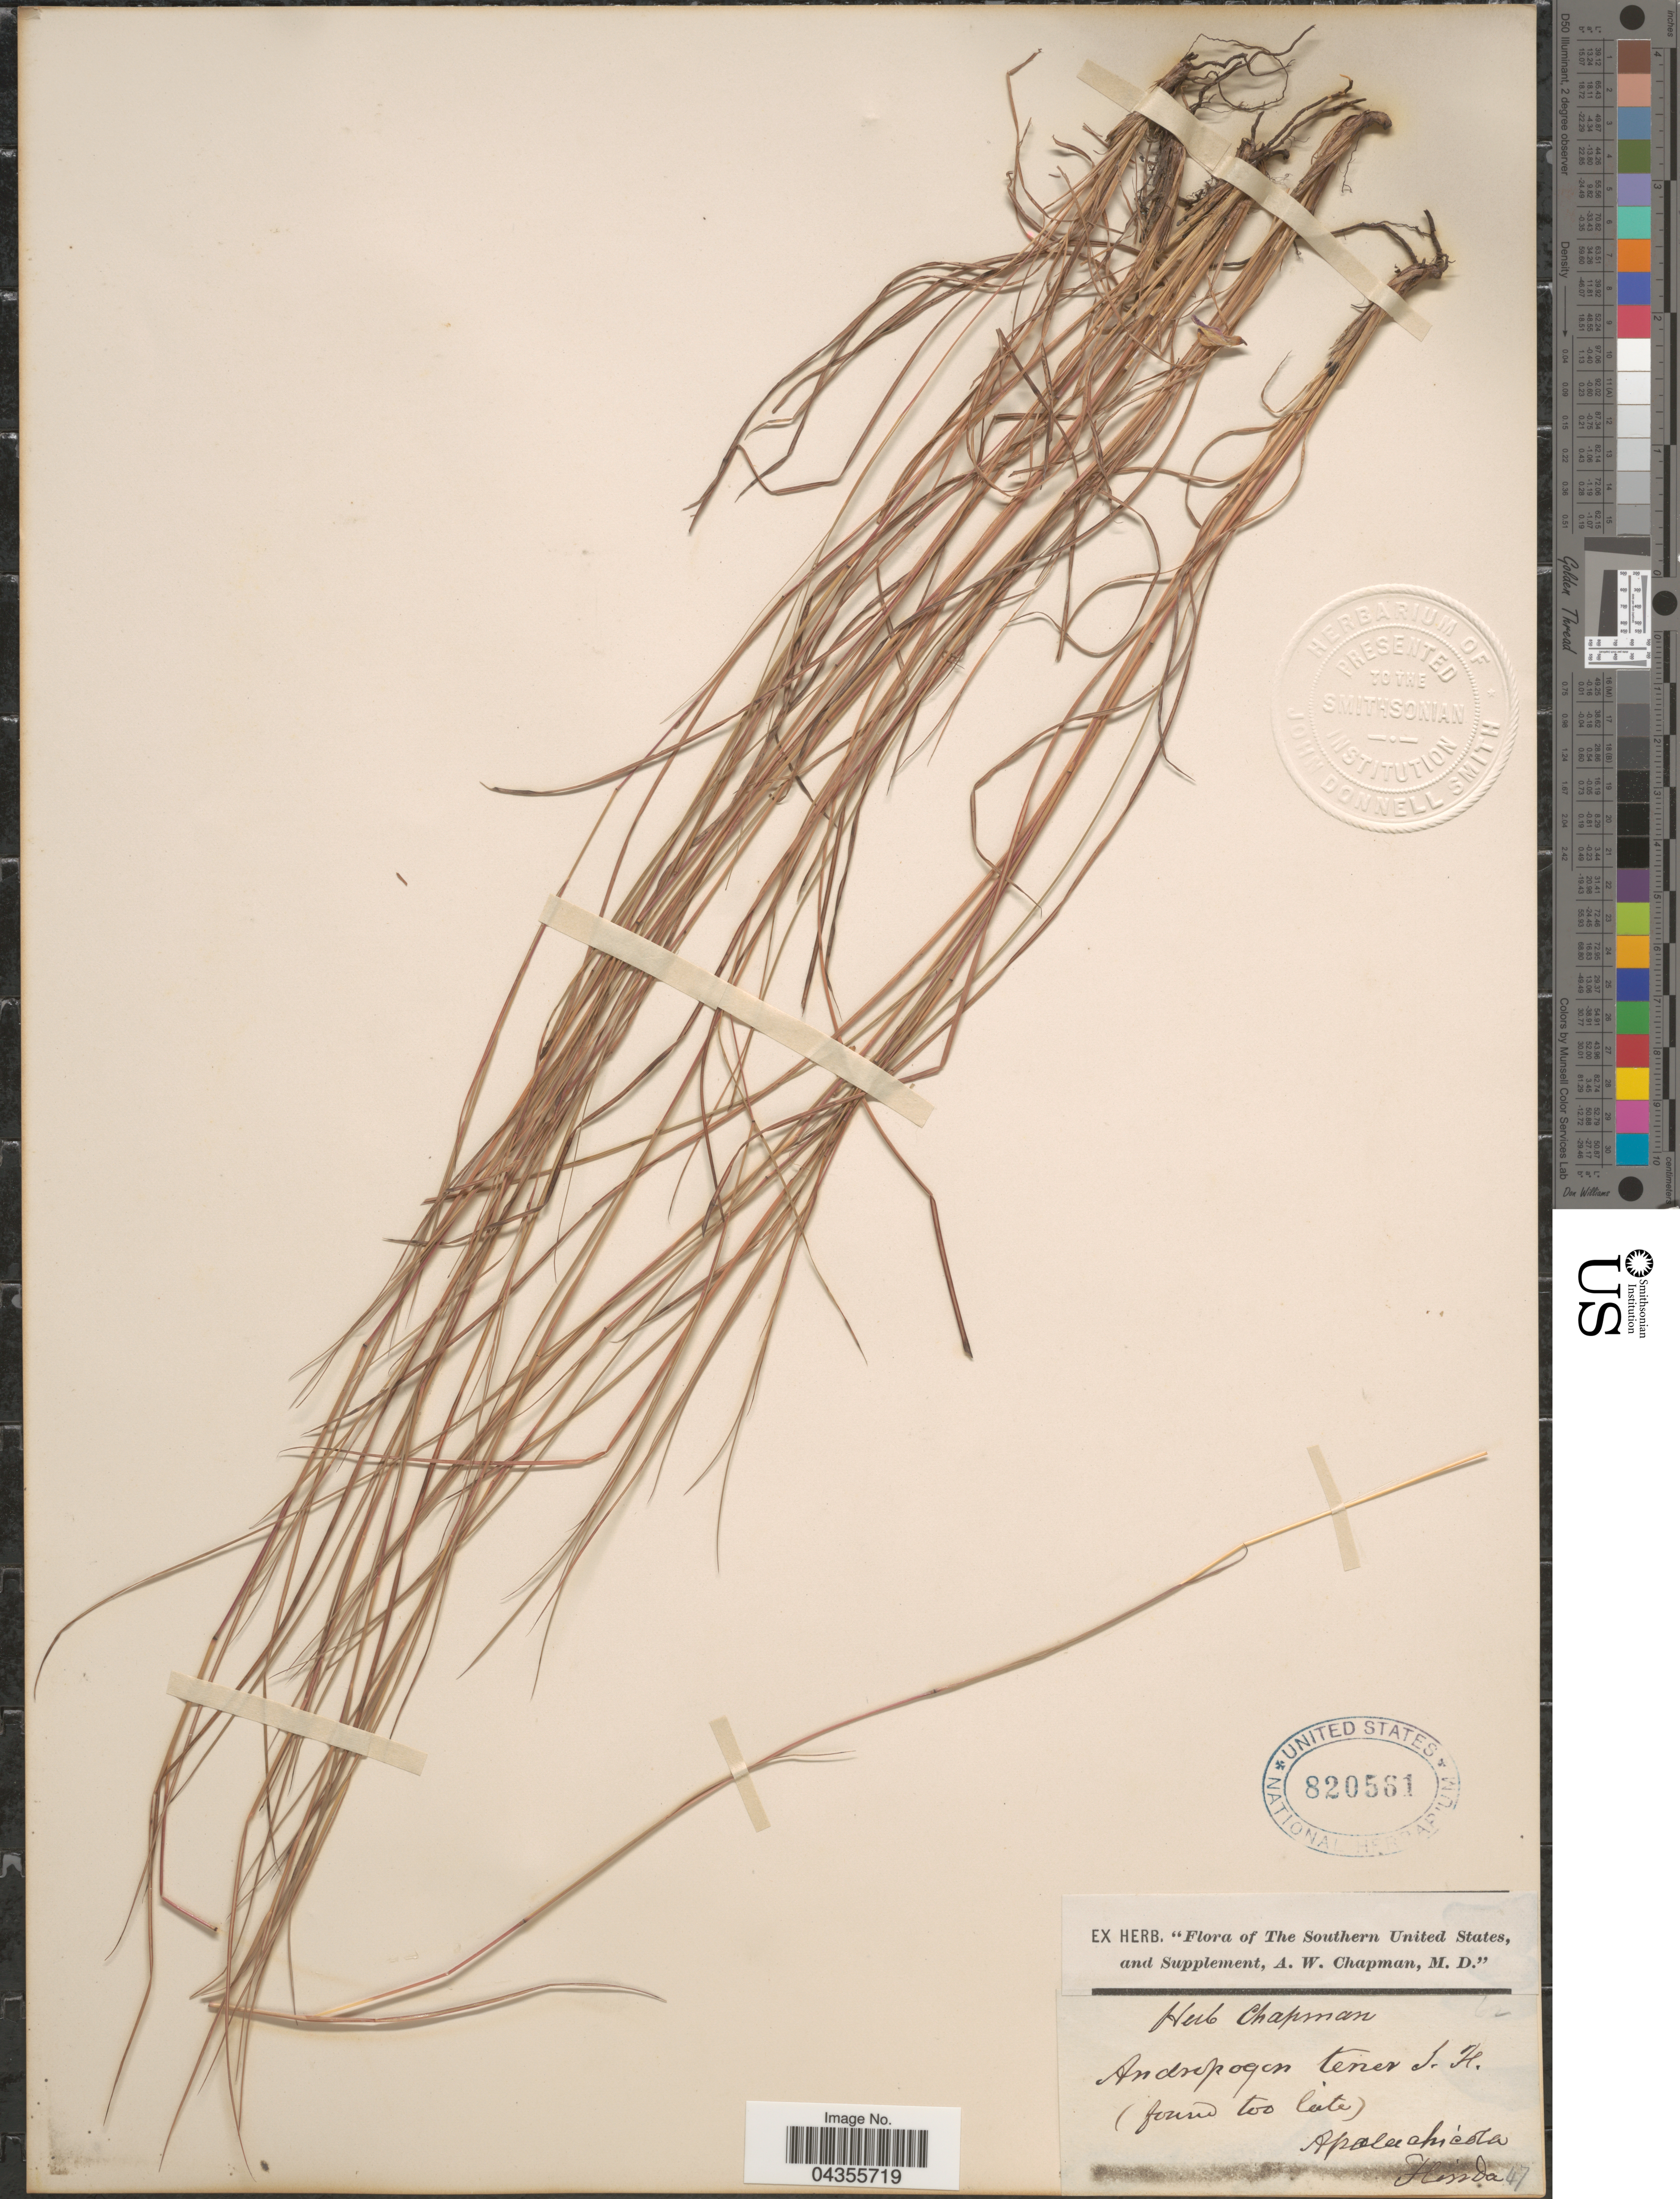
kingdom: Plantae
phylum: Tracheophyta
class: Liliopsida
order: Poales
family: Poaceae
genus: Schizachyrium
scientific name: Schizachyrium tenerum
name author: Nees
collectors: ex herb. A.W. Chapman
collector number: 47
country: United States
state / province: Florida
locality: The Southern United States. Apalachicola.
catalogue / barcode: US 820561